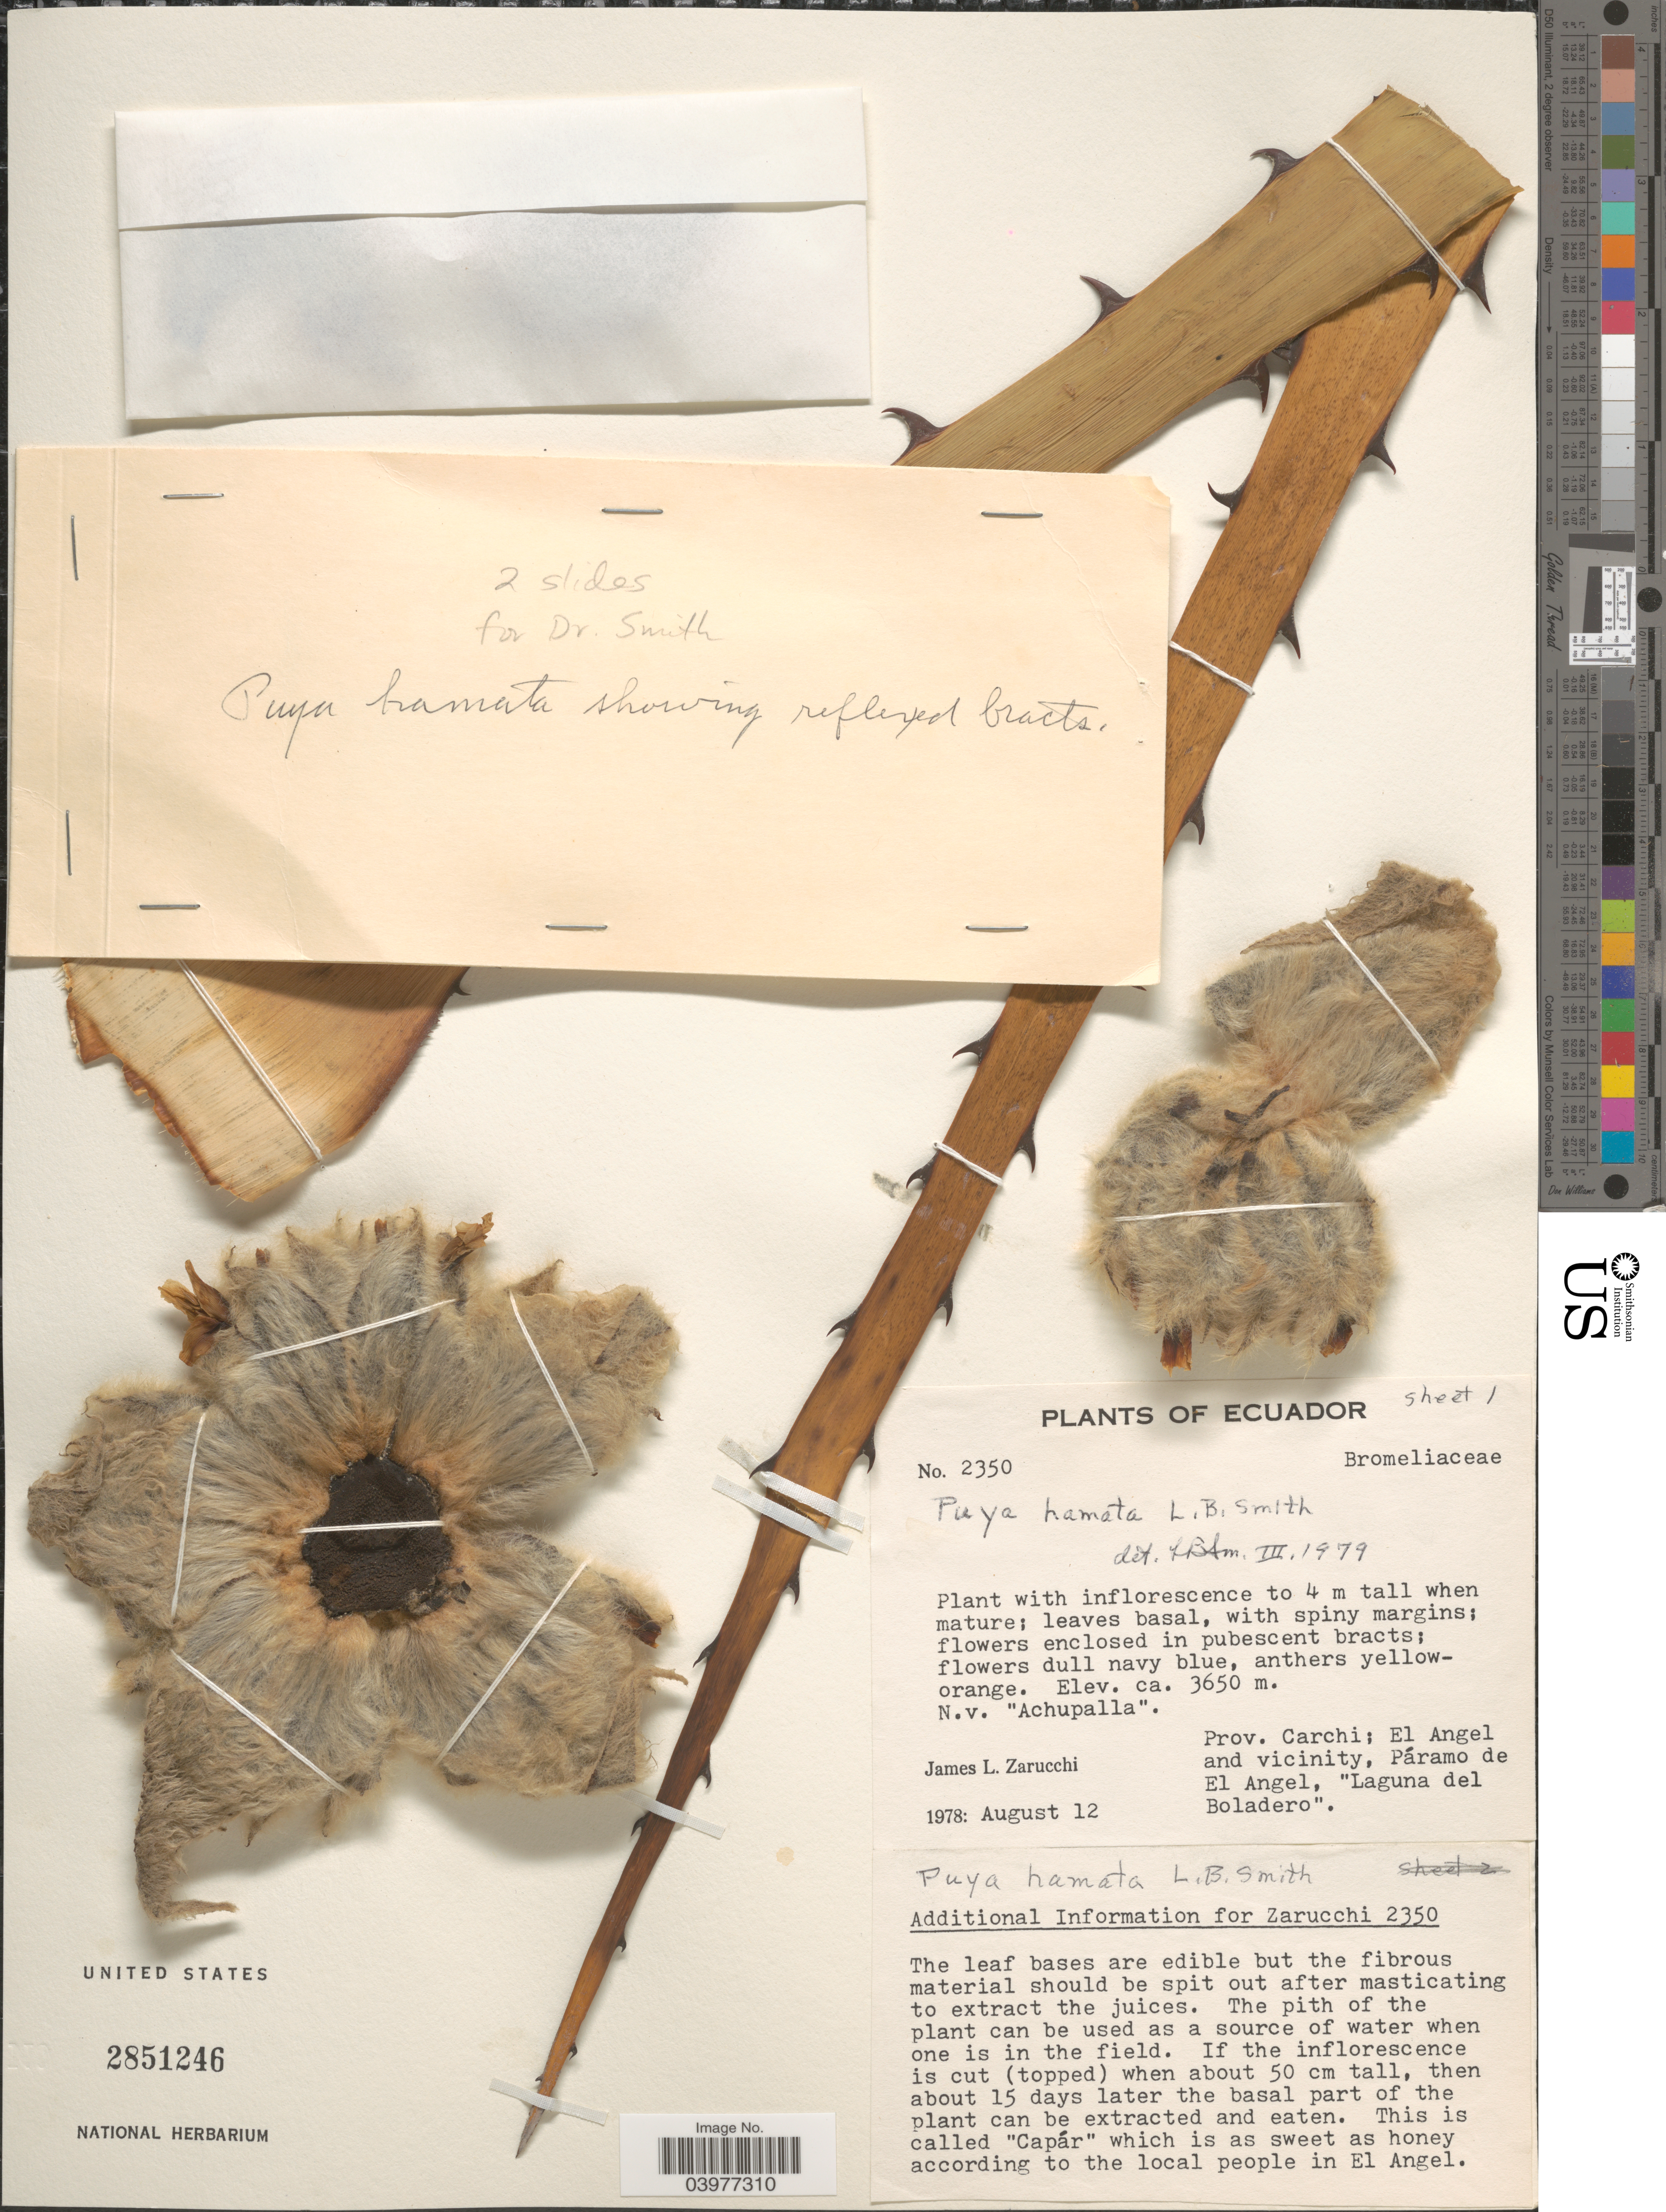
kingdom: Plantae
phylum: Tracheophyta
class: Liliopsida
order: Poales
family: Bromeliaceae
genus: Puya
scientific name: Puya hamata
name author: L.B. Sm.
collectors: J. L. Zarucchi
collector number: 2350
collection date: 1978-08-12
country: Ecuador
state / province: Carchi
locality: El Angel and vicinity, Páramo de El Angel, "Laguna del Boladero".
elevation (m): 3650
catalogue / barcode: US 2851246